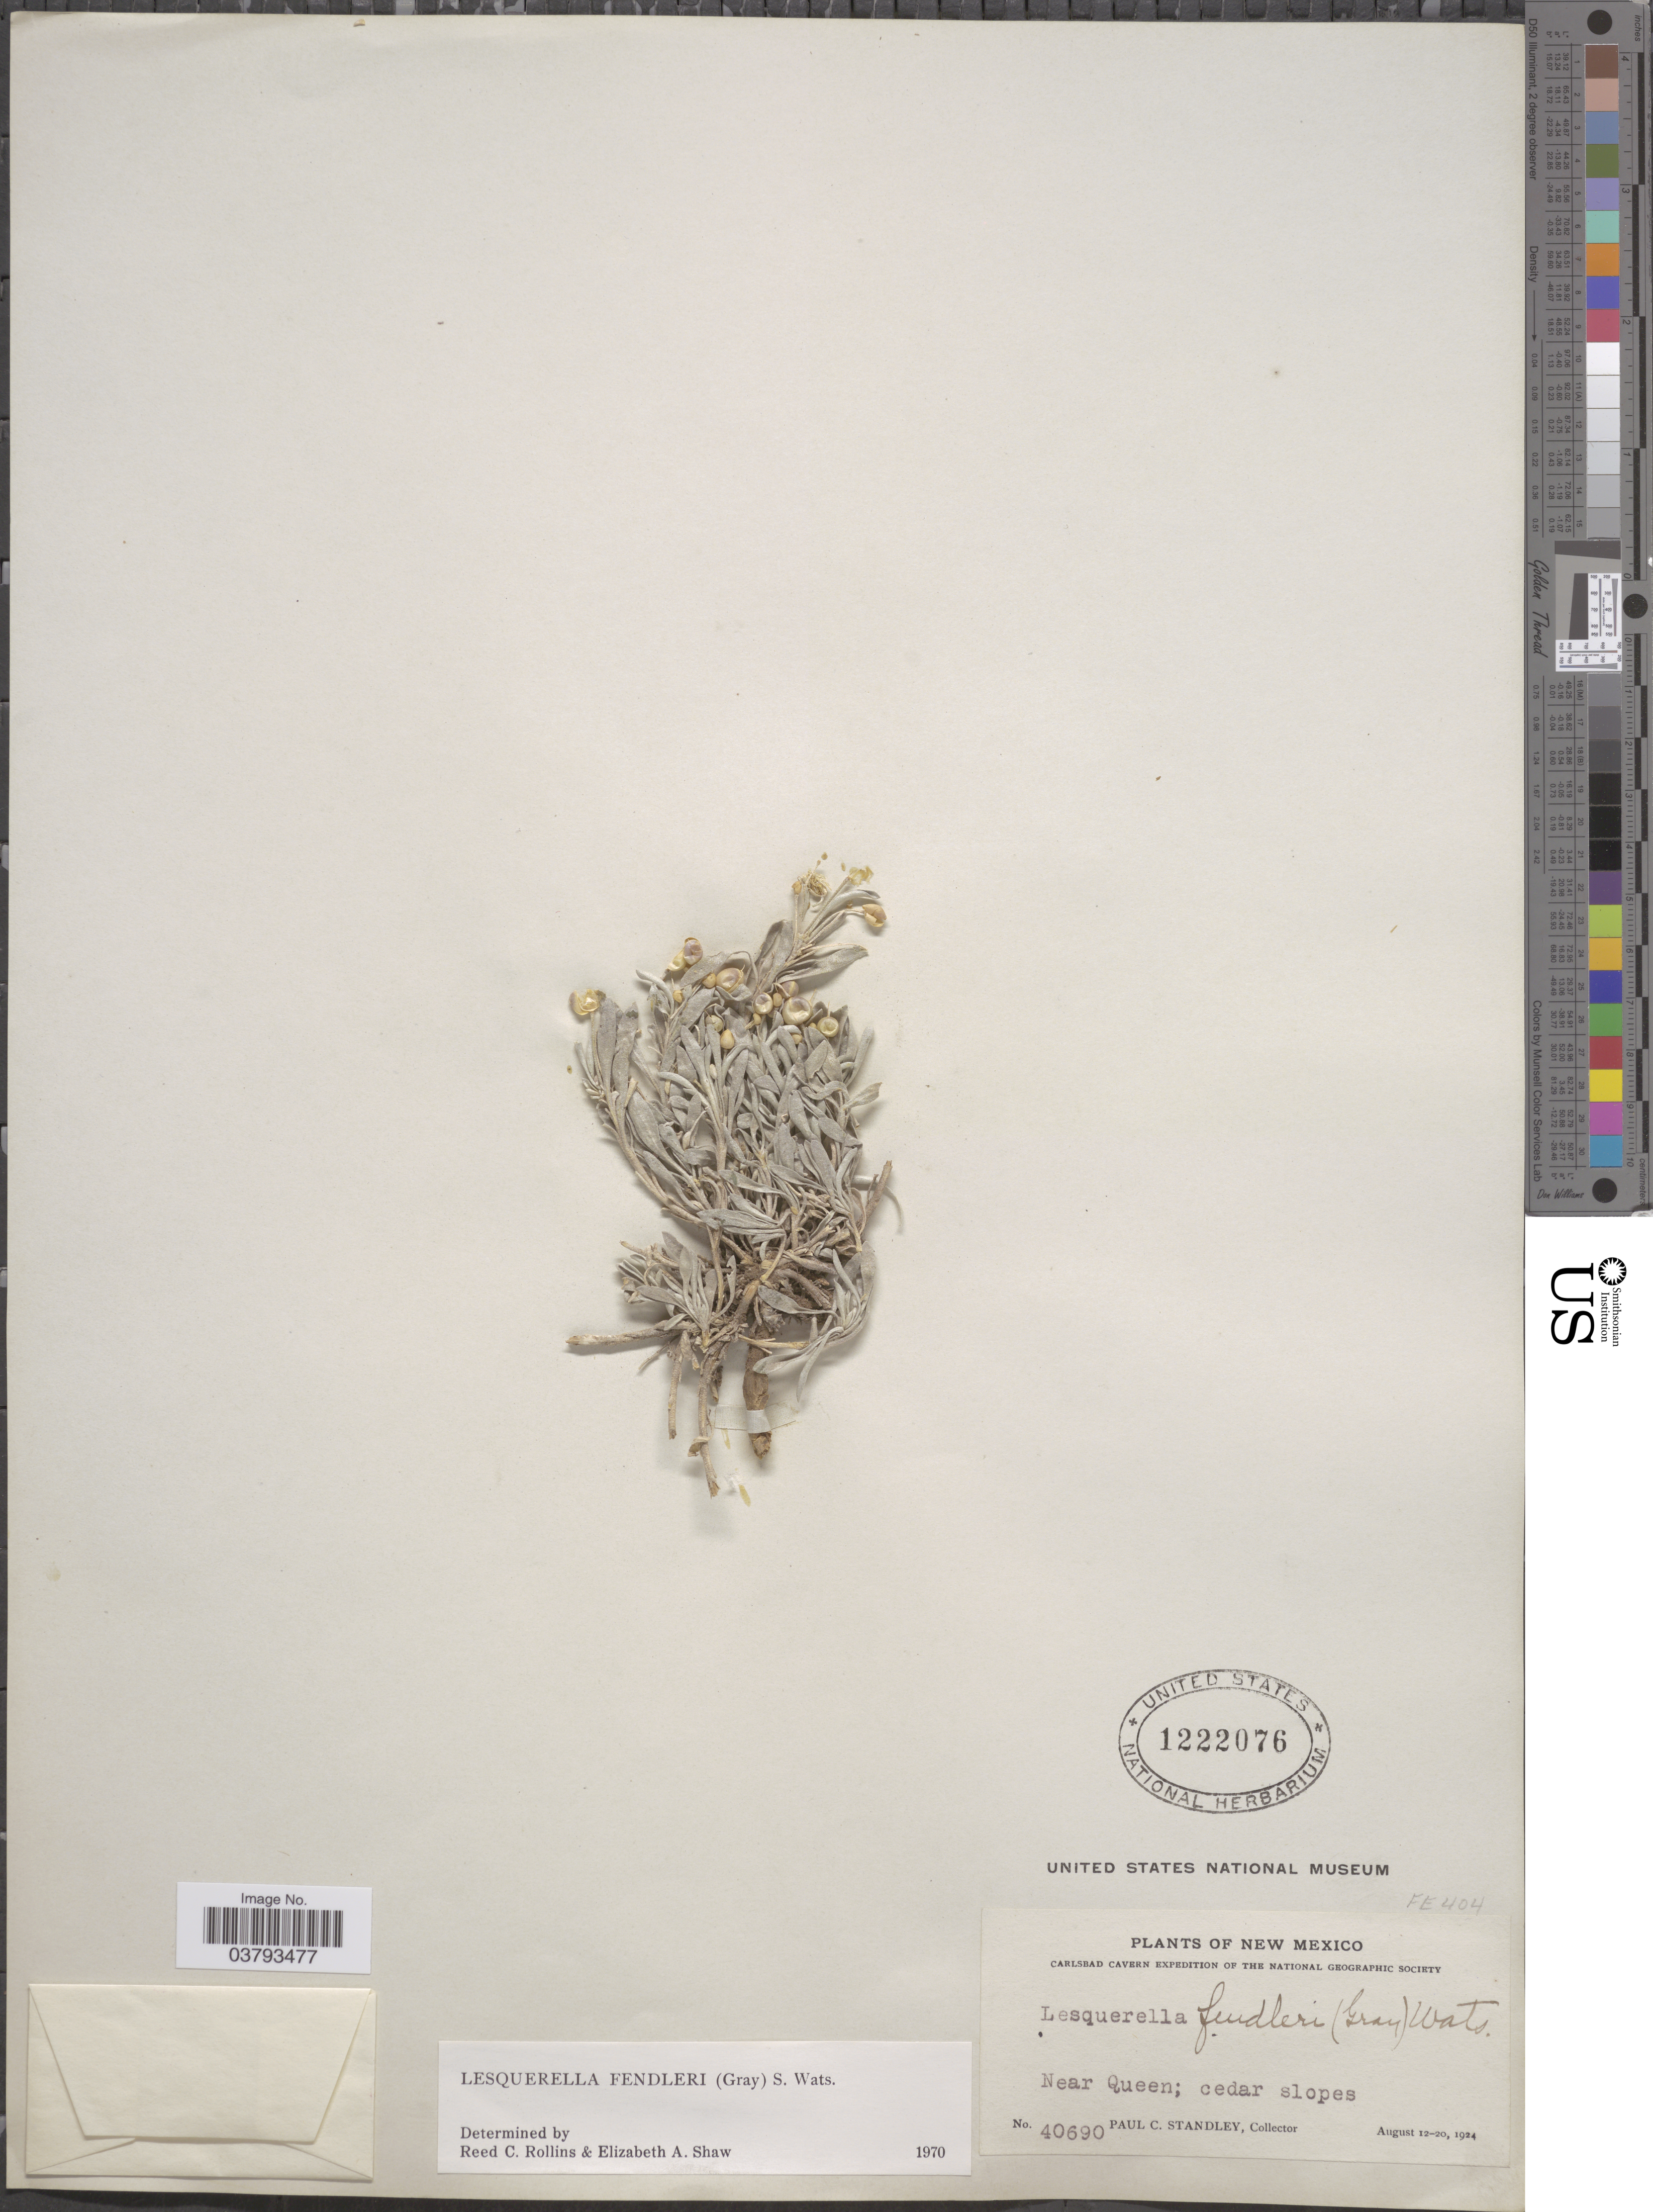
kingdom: Plantae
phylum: Tracheophyta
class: Magnoliopsida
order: Brassicales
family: Brassicaceae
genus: Lesquerella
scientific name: Lesquerella fendleri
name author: (A. Gray) S. Watson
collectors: P. C. Standley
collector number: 40690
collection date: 1924-08-12/1924-08-20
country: United States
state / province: New Mexico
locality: Near Queen; cedar slopes.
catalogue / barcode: US 1222076